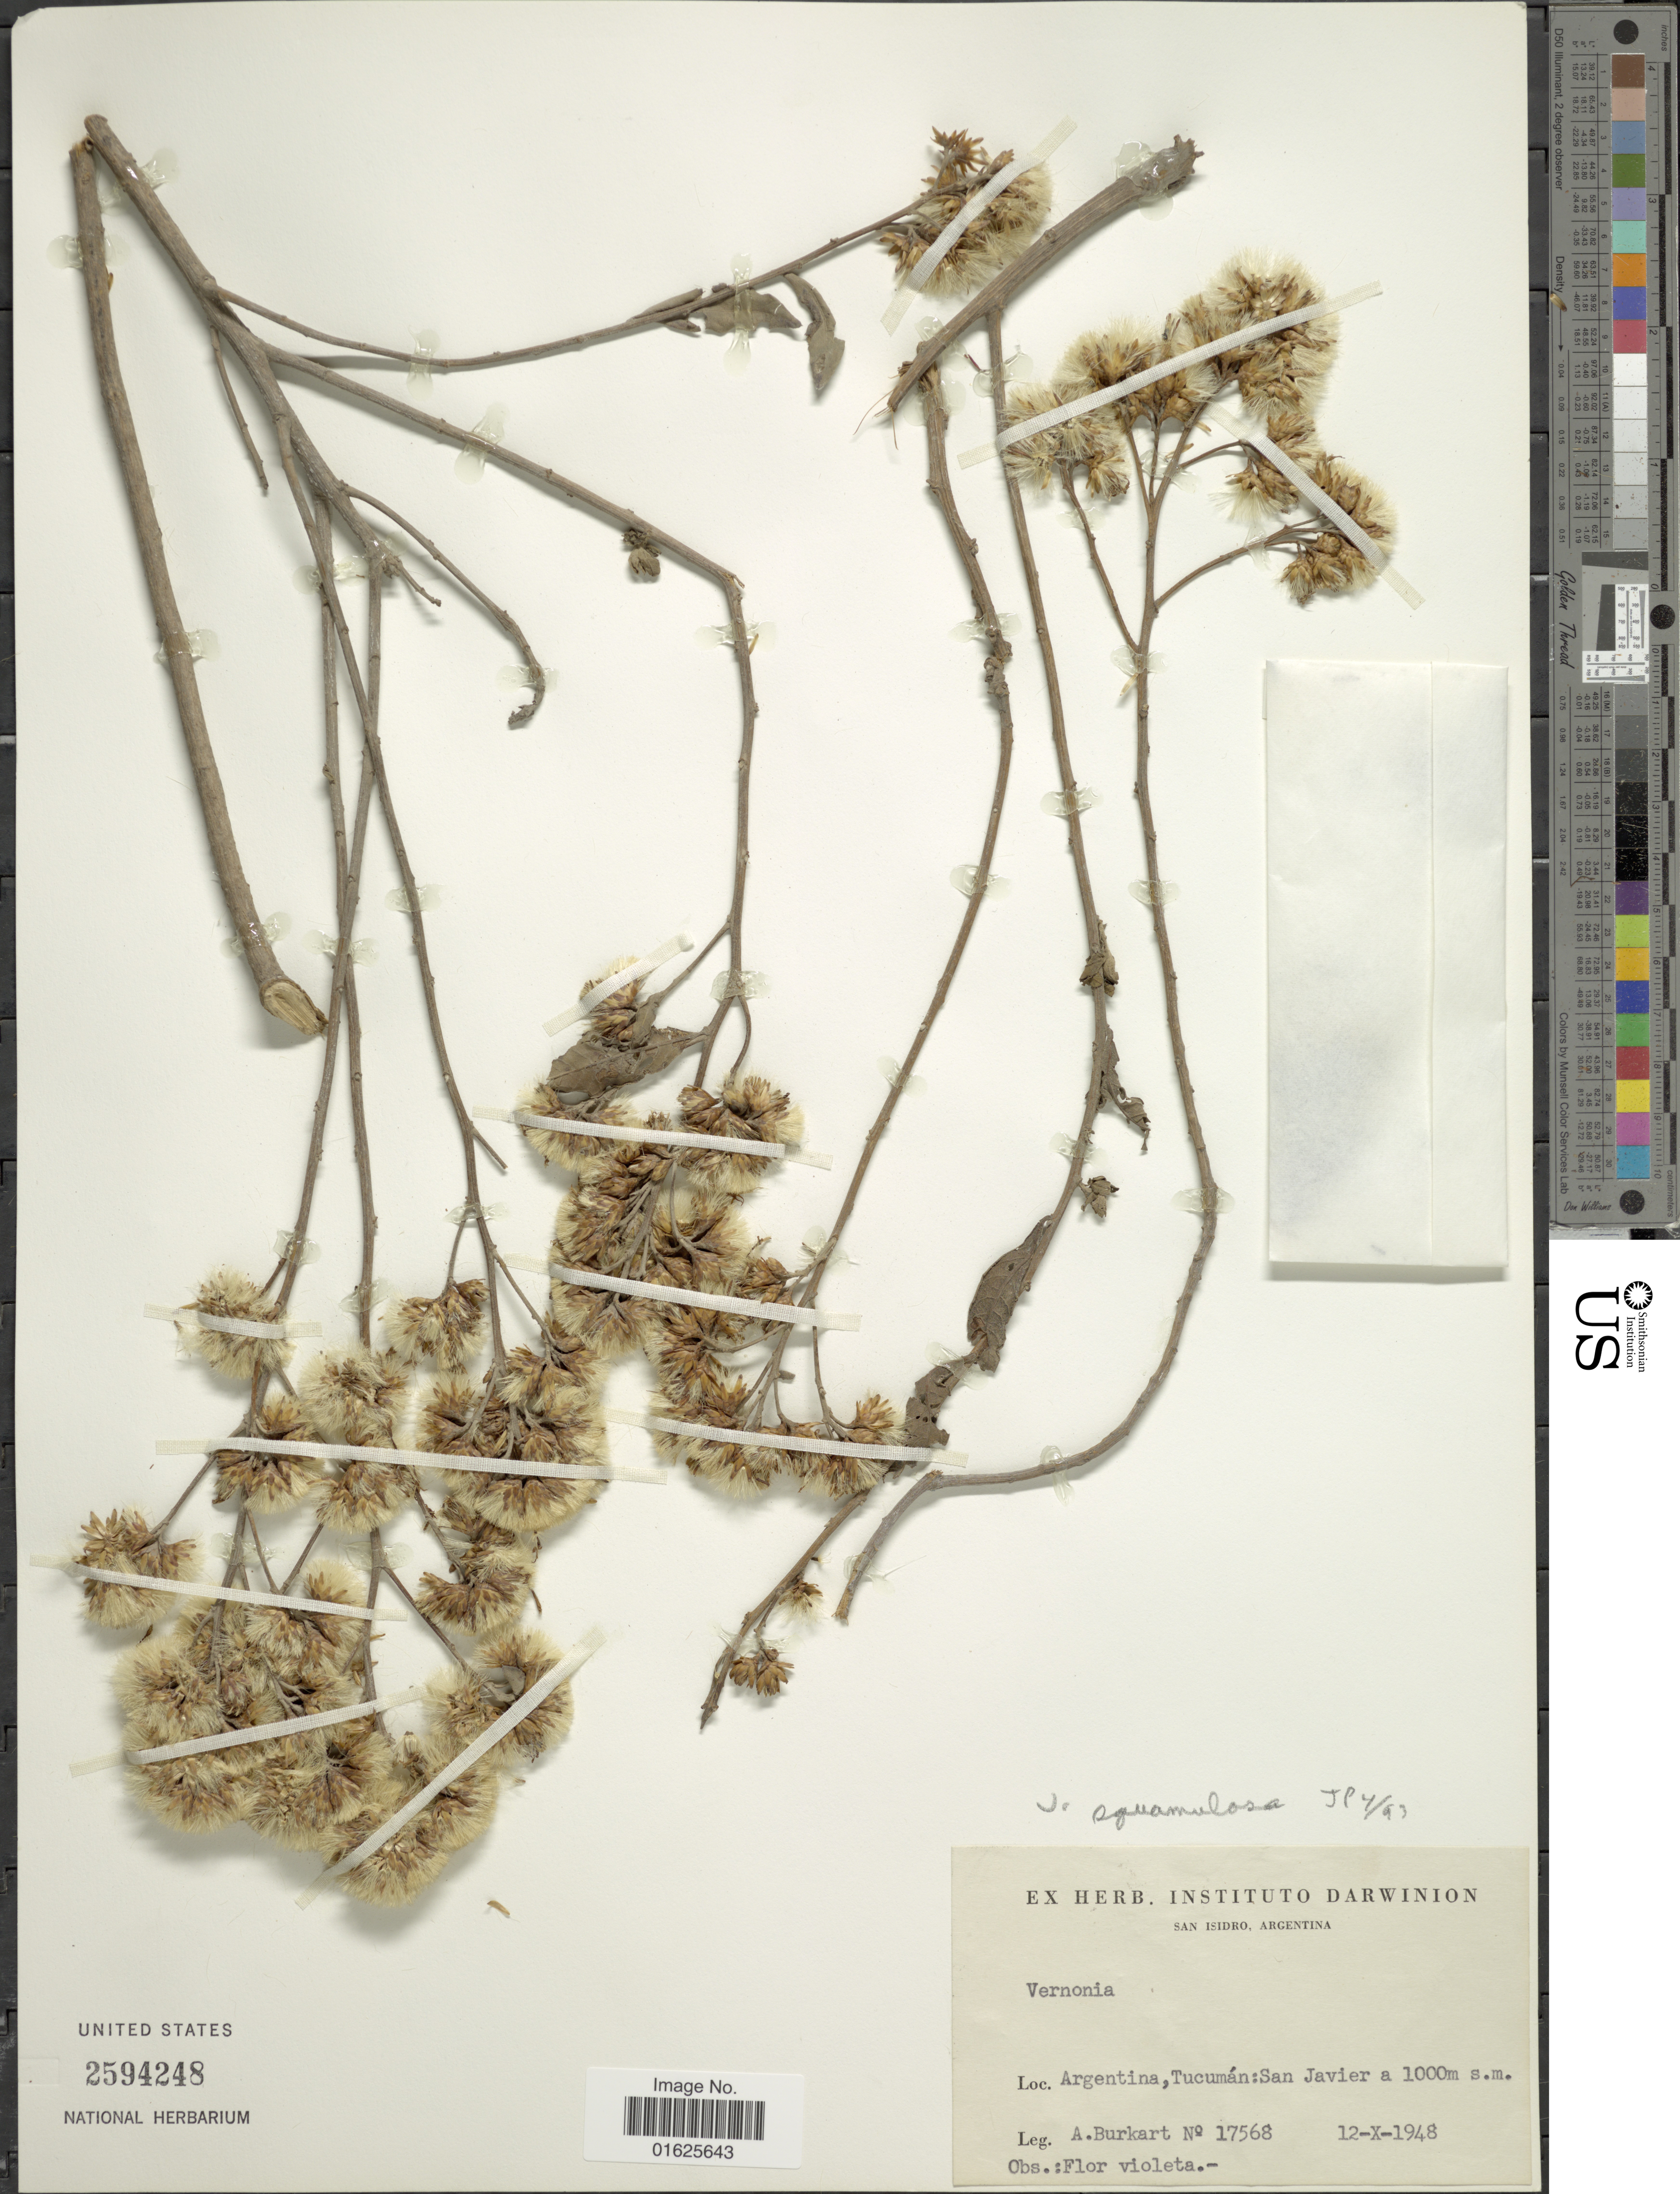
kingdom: Plantae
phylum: Tracheophyta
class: Magnoliopsida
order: Asterales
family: Asteraceae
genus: Vernonanthura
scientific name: Vernonanthura squamulosa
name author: (Hook. & Arn.) H. Rob.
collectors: A. E. Burkart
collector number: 17568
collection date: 1948-10-12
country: Argentina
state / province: Tucuman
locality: Tucúman: San Javier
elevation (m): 1000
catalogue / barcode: US 2594248